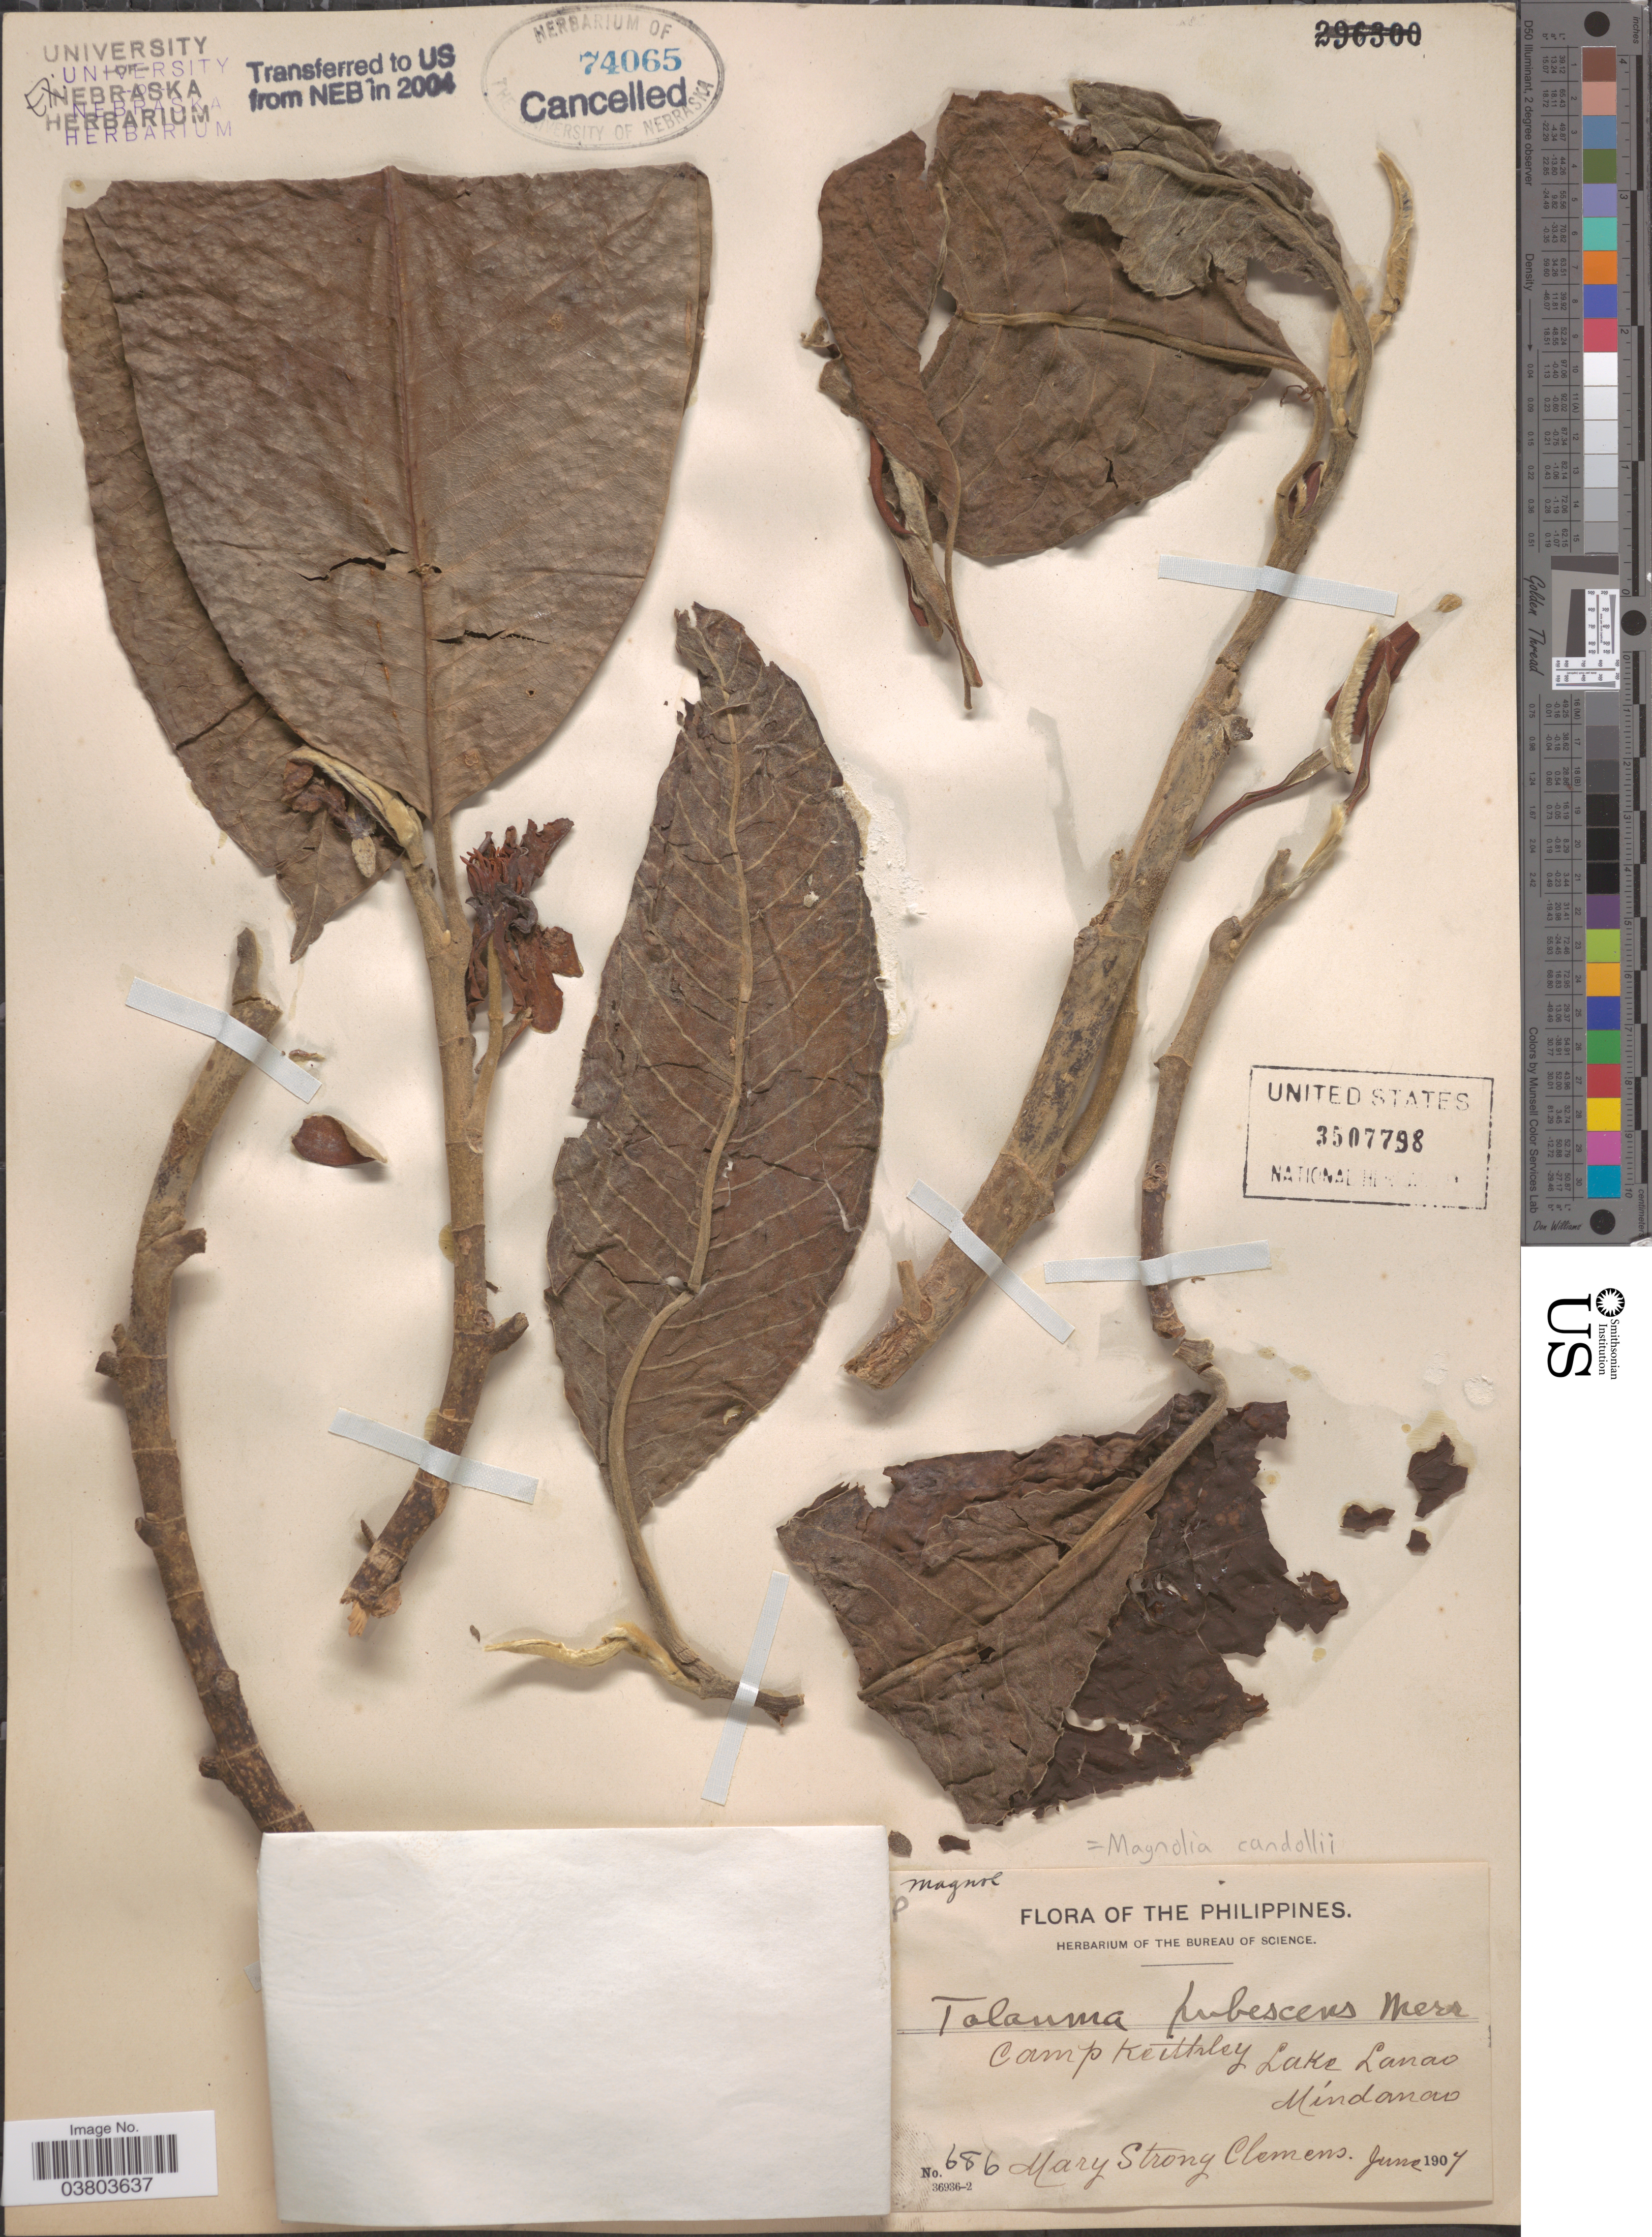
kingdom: Plantae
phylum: Tracheophyta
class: Magnoliopsida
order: Magnoliales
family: Magnoliaceae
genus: Magnolia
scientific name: Magnolia candollei var. candollei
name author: Link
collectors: M. S. Clemens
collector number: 686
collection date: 1907-06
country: Philippines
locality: Camp Keithley. Lake Lanao. Mindanao.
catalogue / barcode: US 3507798